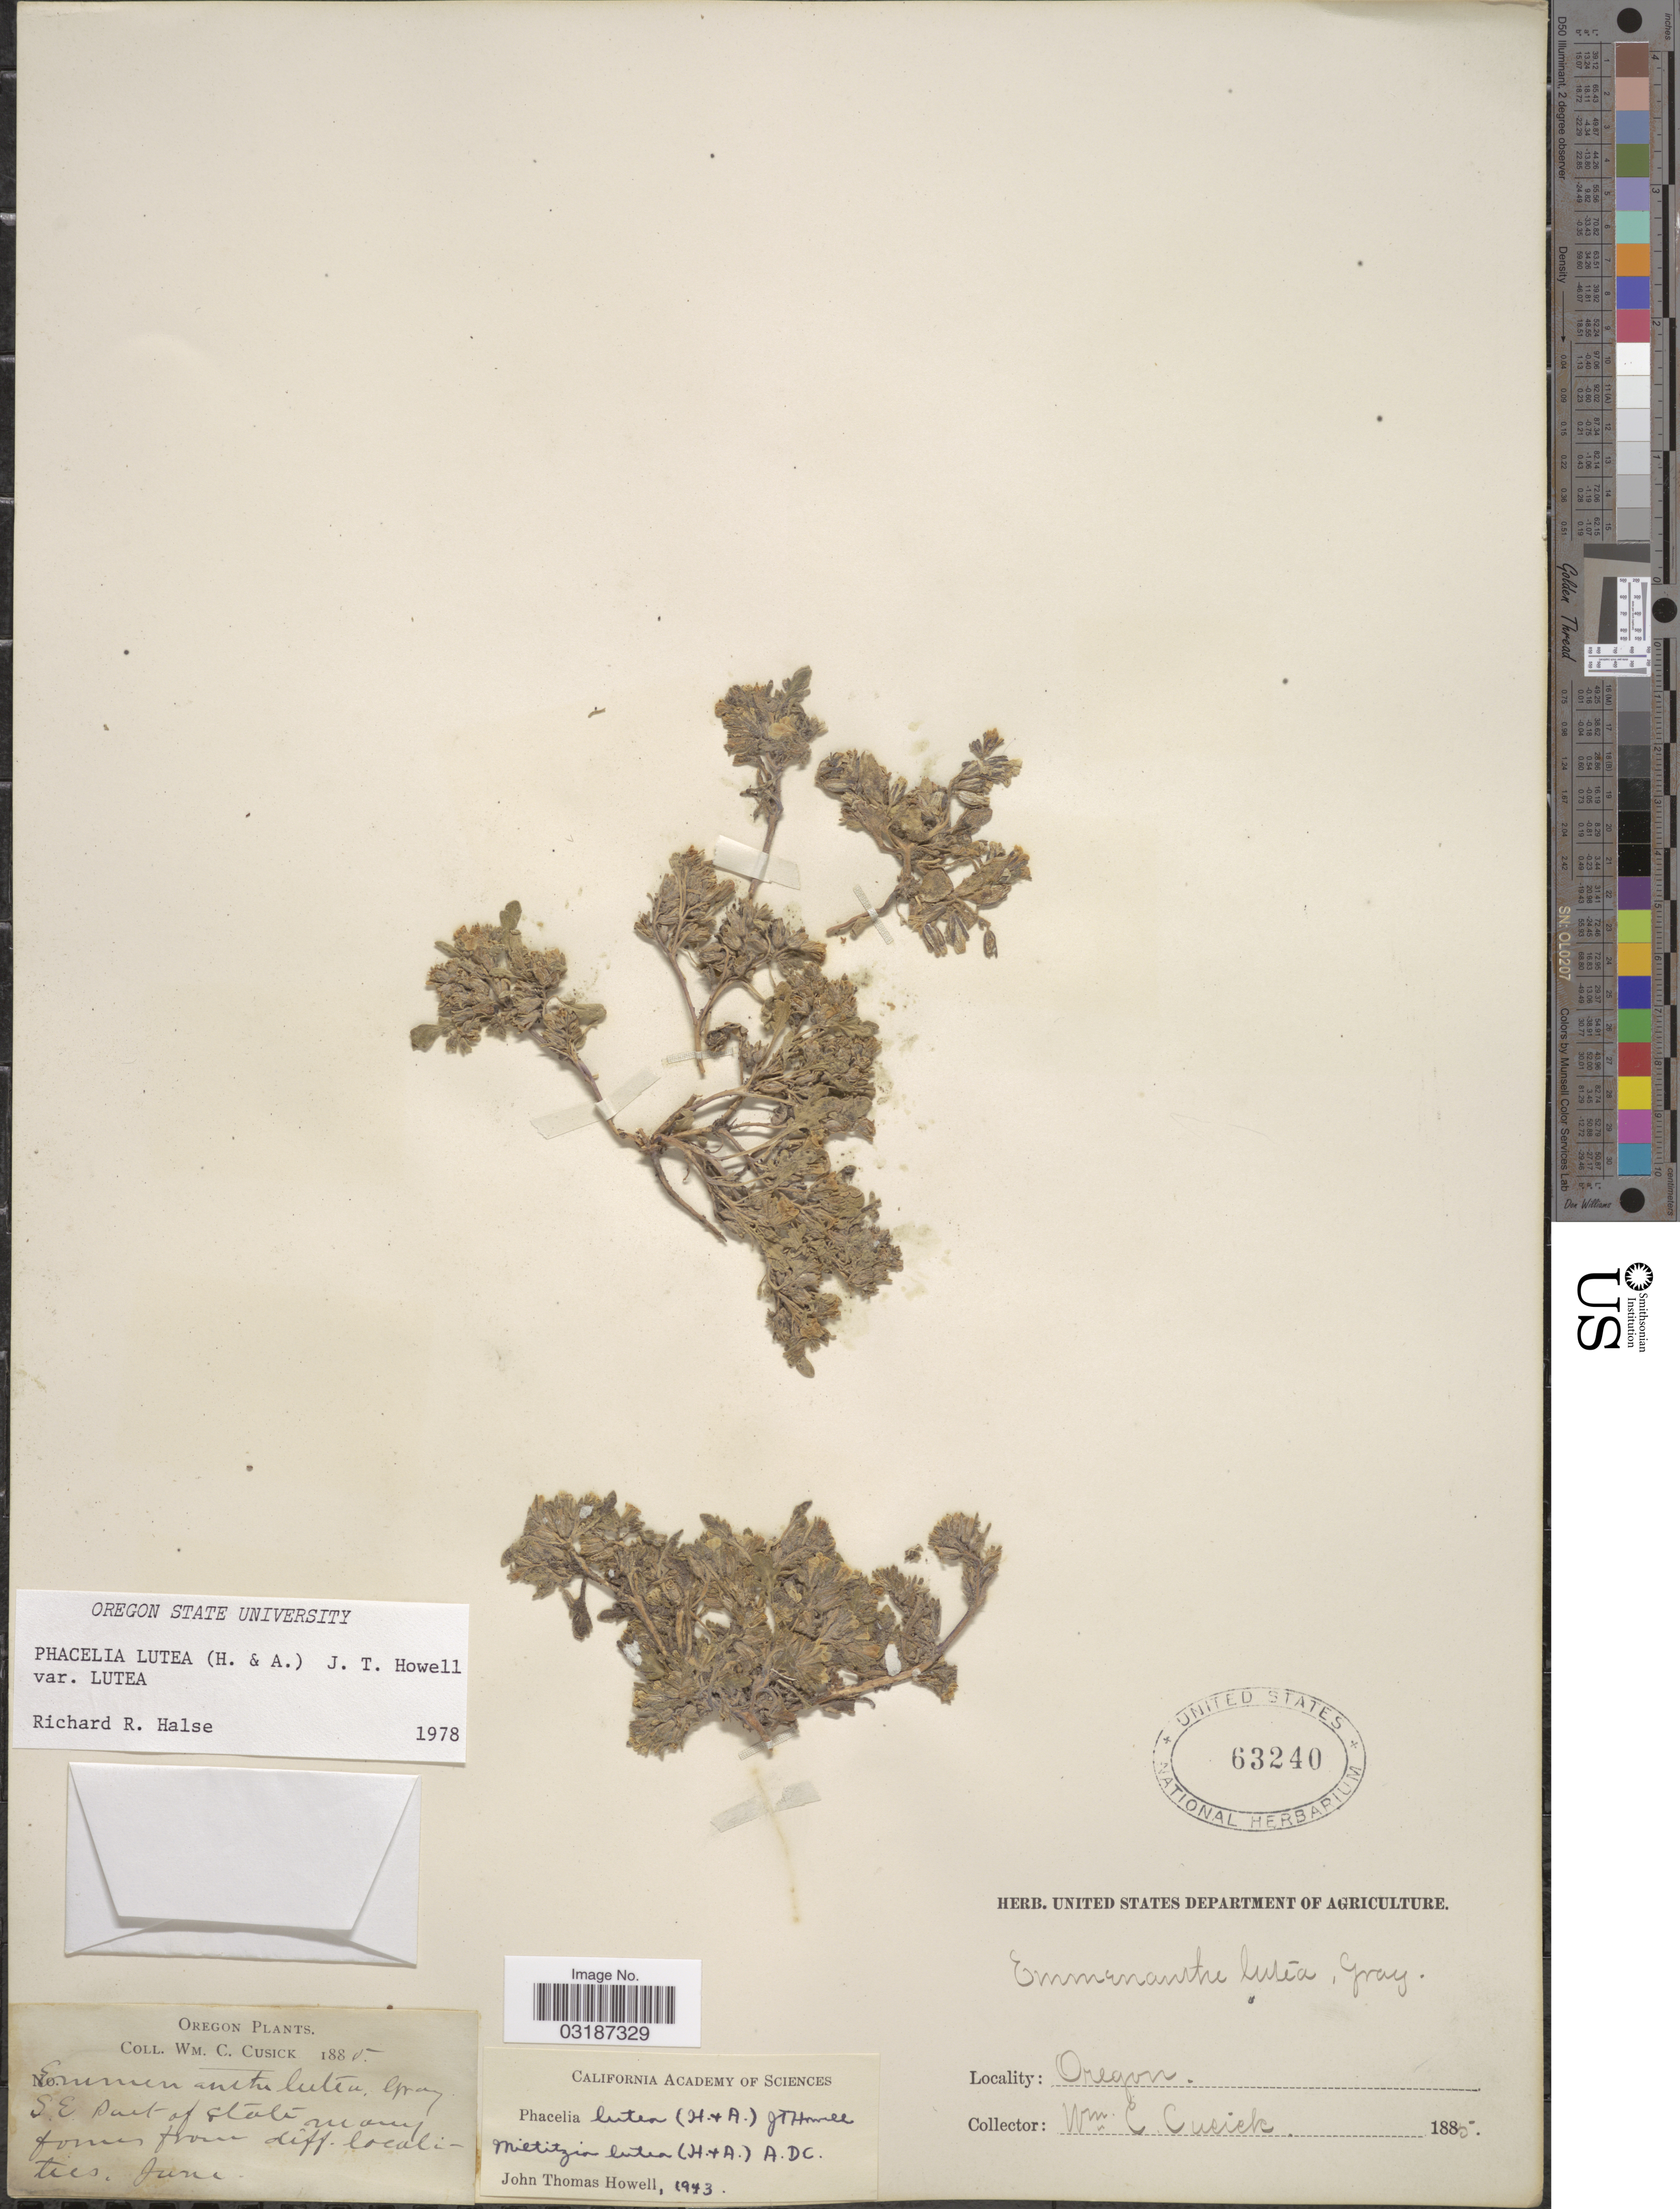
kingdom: Plantae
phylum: Tracheophyta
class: Magnoliopsida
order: Boraginales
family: Hydrophyllaceae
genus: Phacelia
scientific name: Phacelia lutea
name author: (Hook. & Arn.) J.T. Howell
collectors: W. C. Cusick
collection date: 1885-06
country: United States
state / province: Oregon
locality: S.E. part of state many forms from diff. localities. [unsure placement]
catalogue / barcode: US 63240